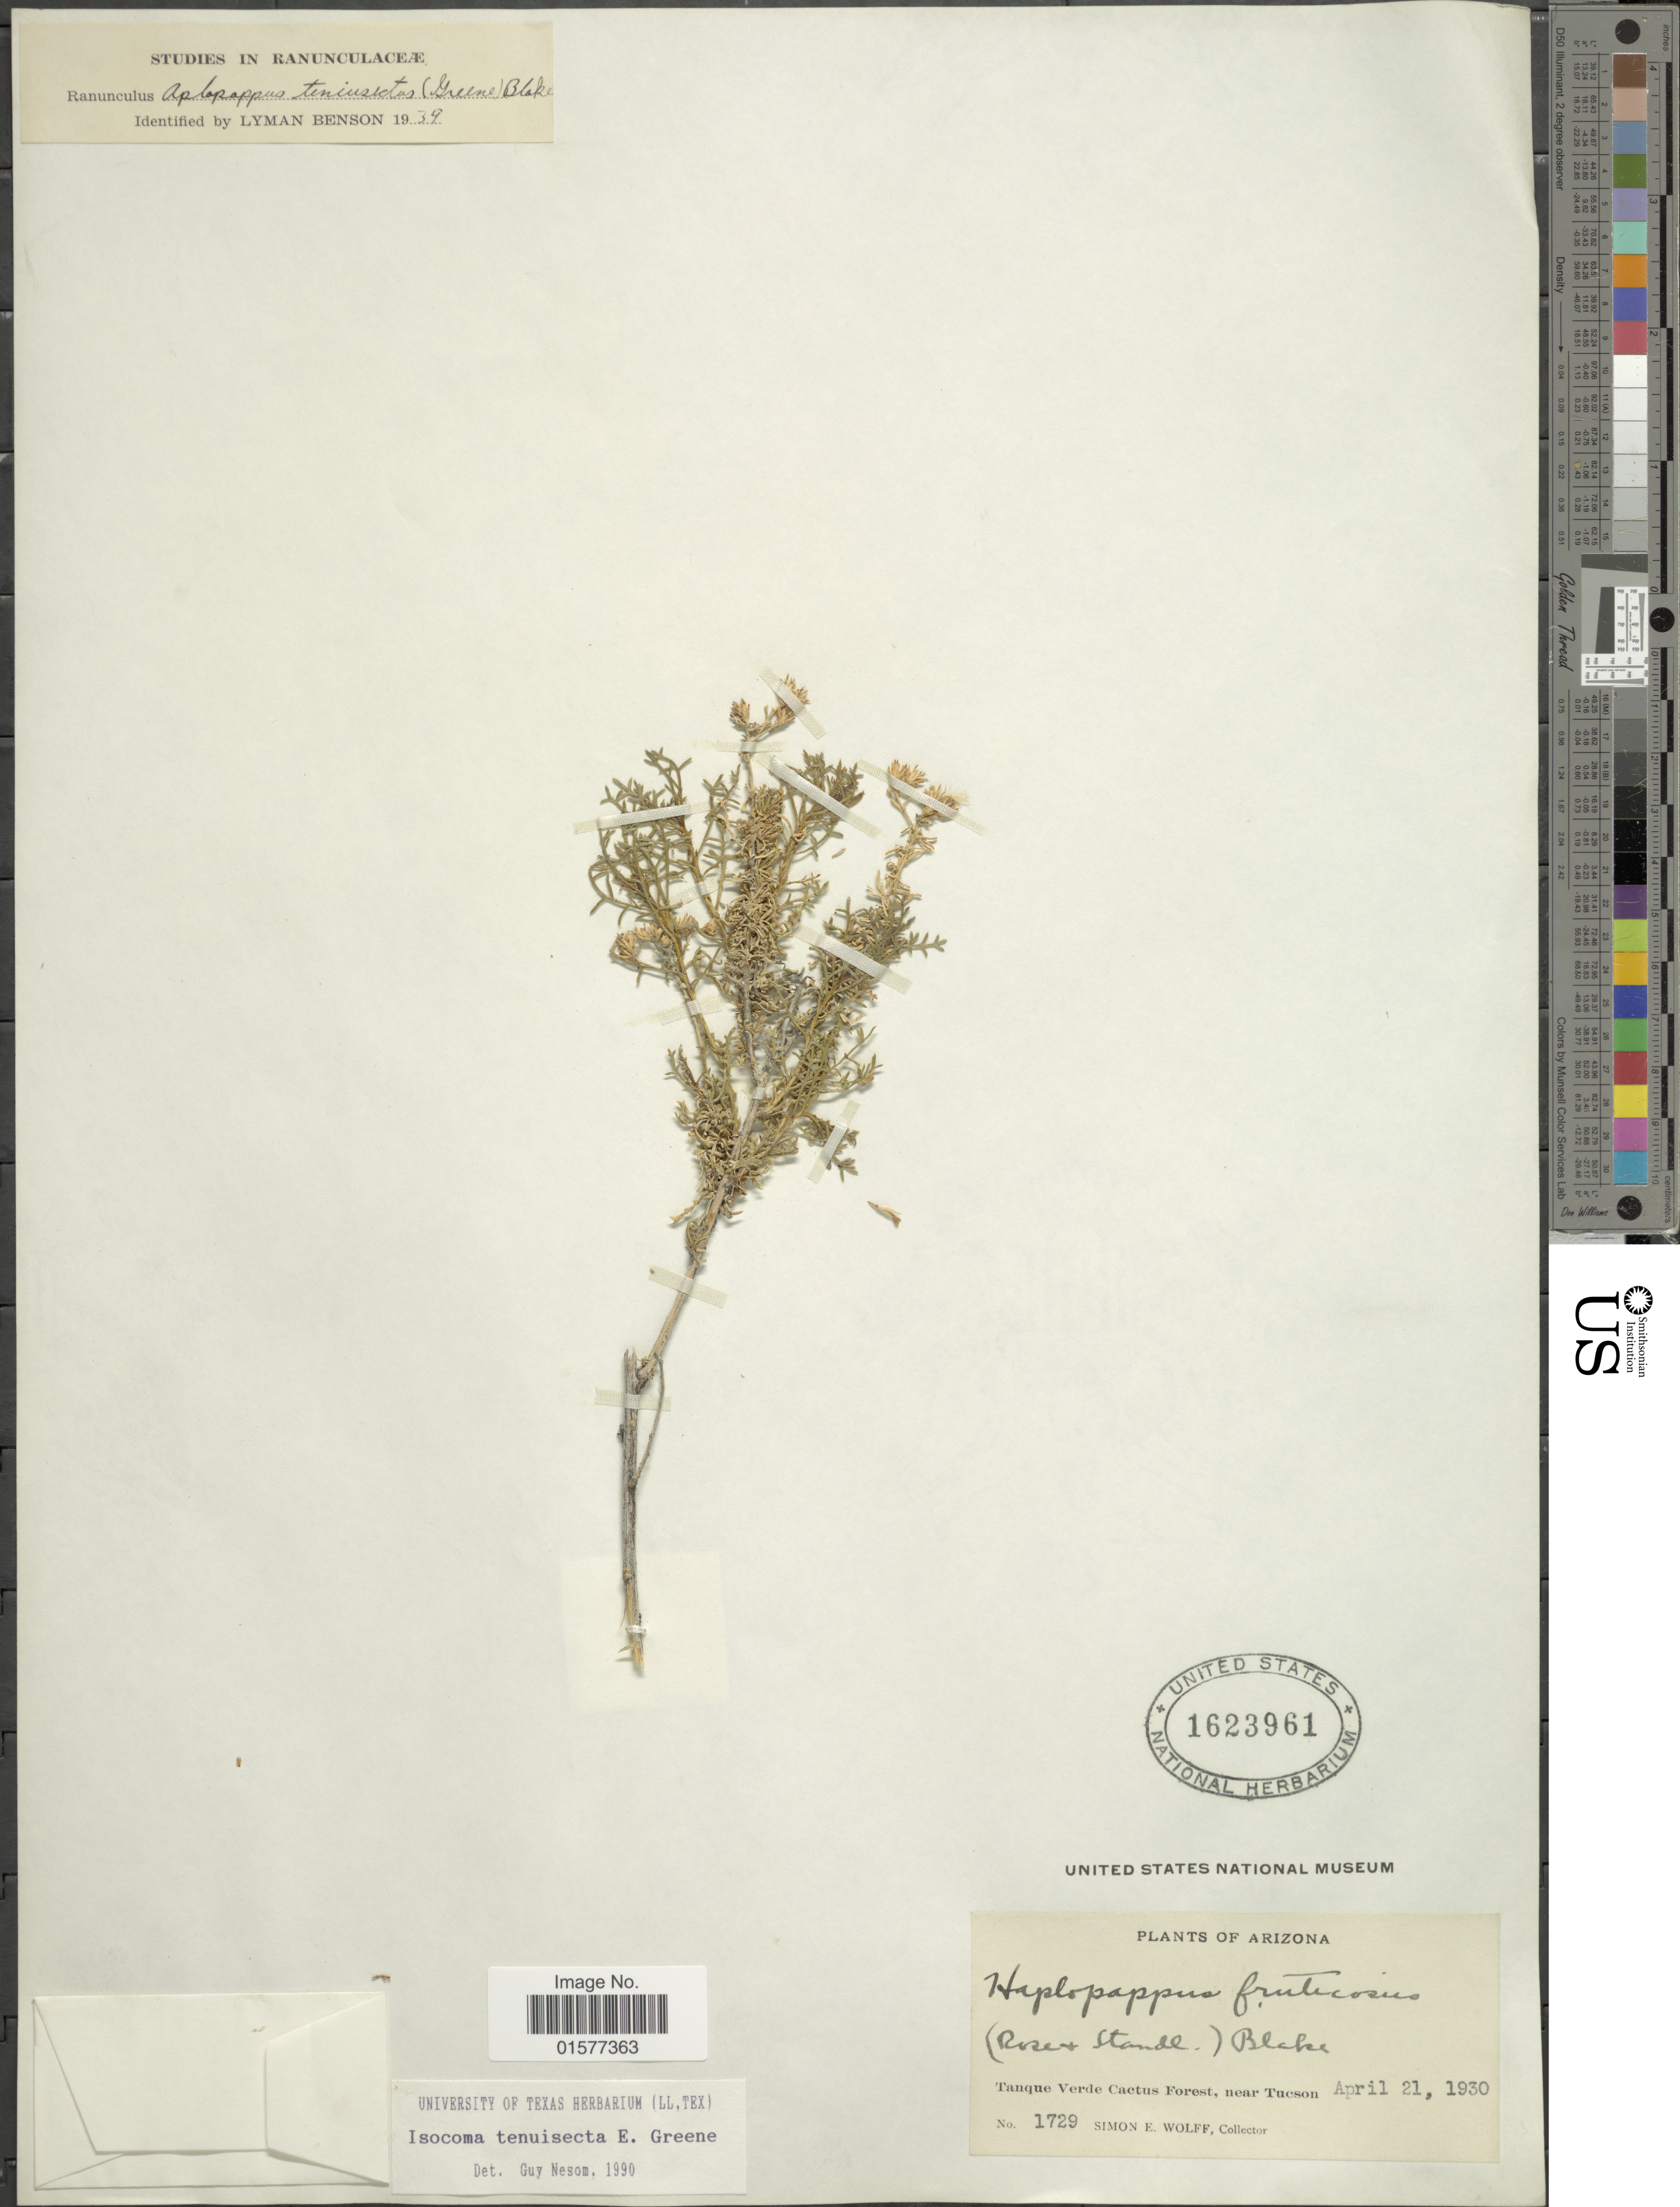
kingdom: Plantae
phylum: Tracheophyta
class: Magnoliopsida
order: Asterales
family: Asteraceae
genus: Isocoma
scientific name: Isocoma tenuisecta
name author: Greene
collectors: S. E. Wolff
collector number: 1729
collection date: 1930-04-21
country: United States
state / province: Arizona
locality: Tanque Verde Cactus Foresy, near Tucson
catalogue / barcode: US 1623961